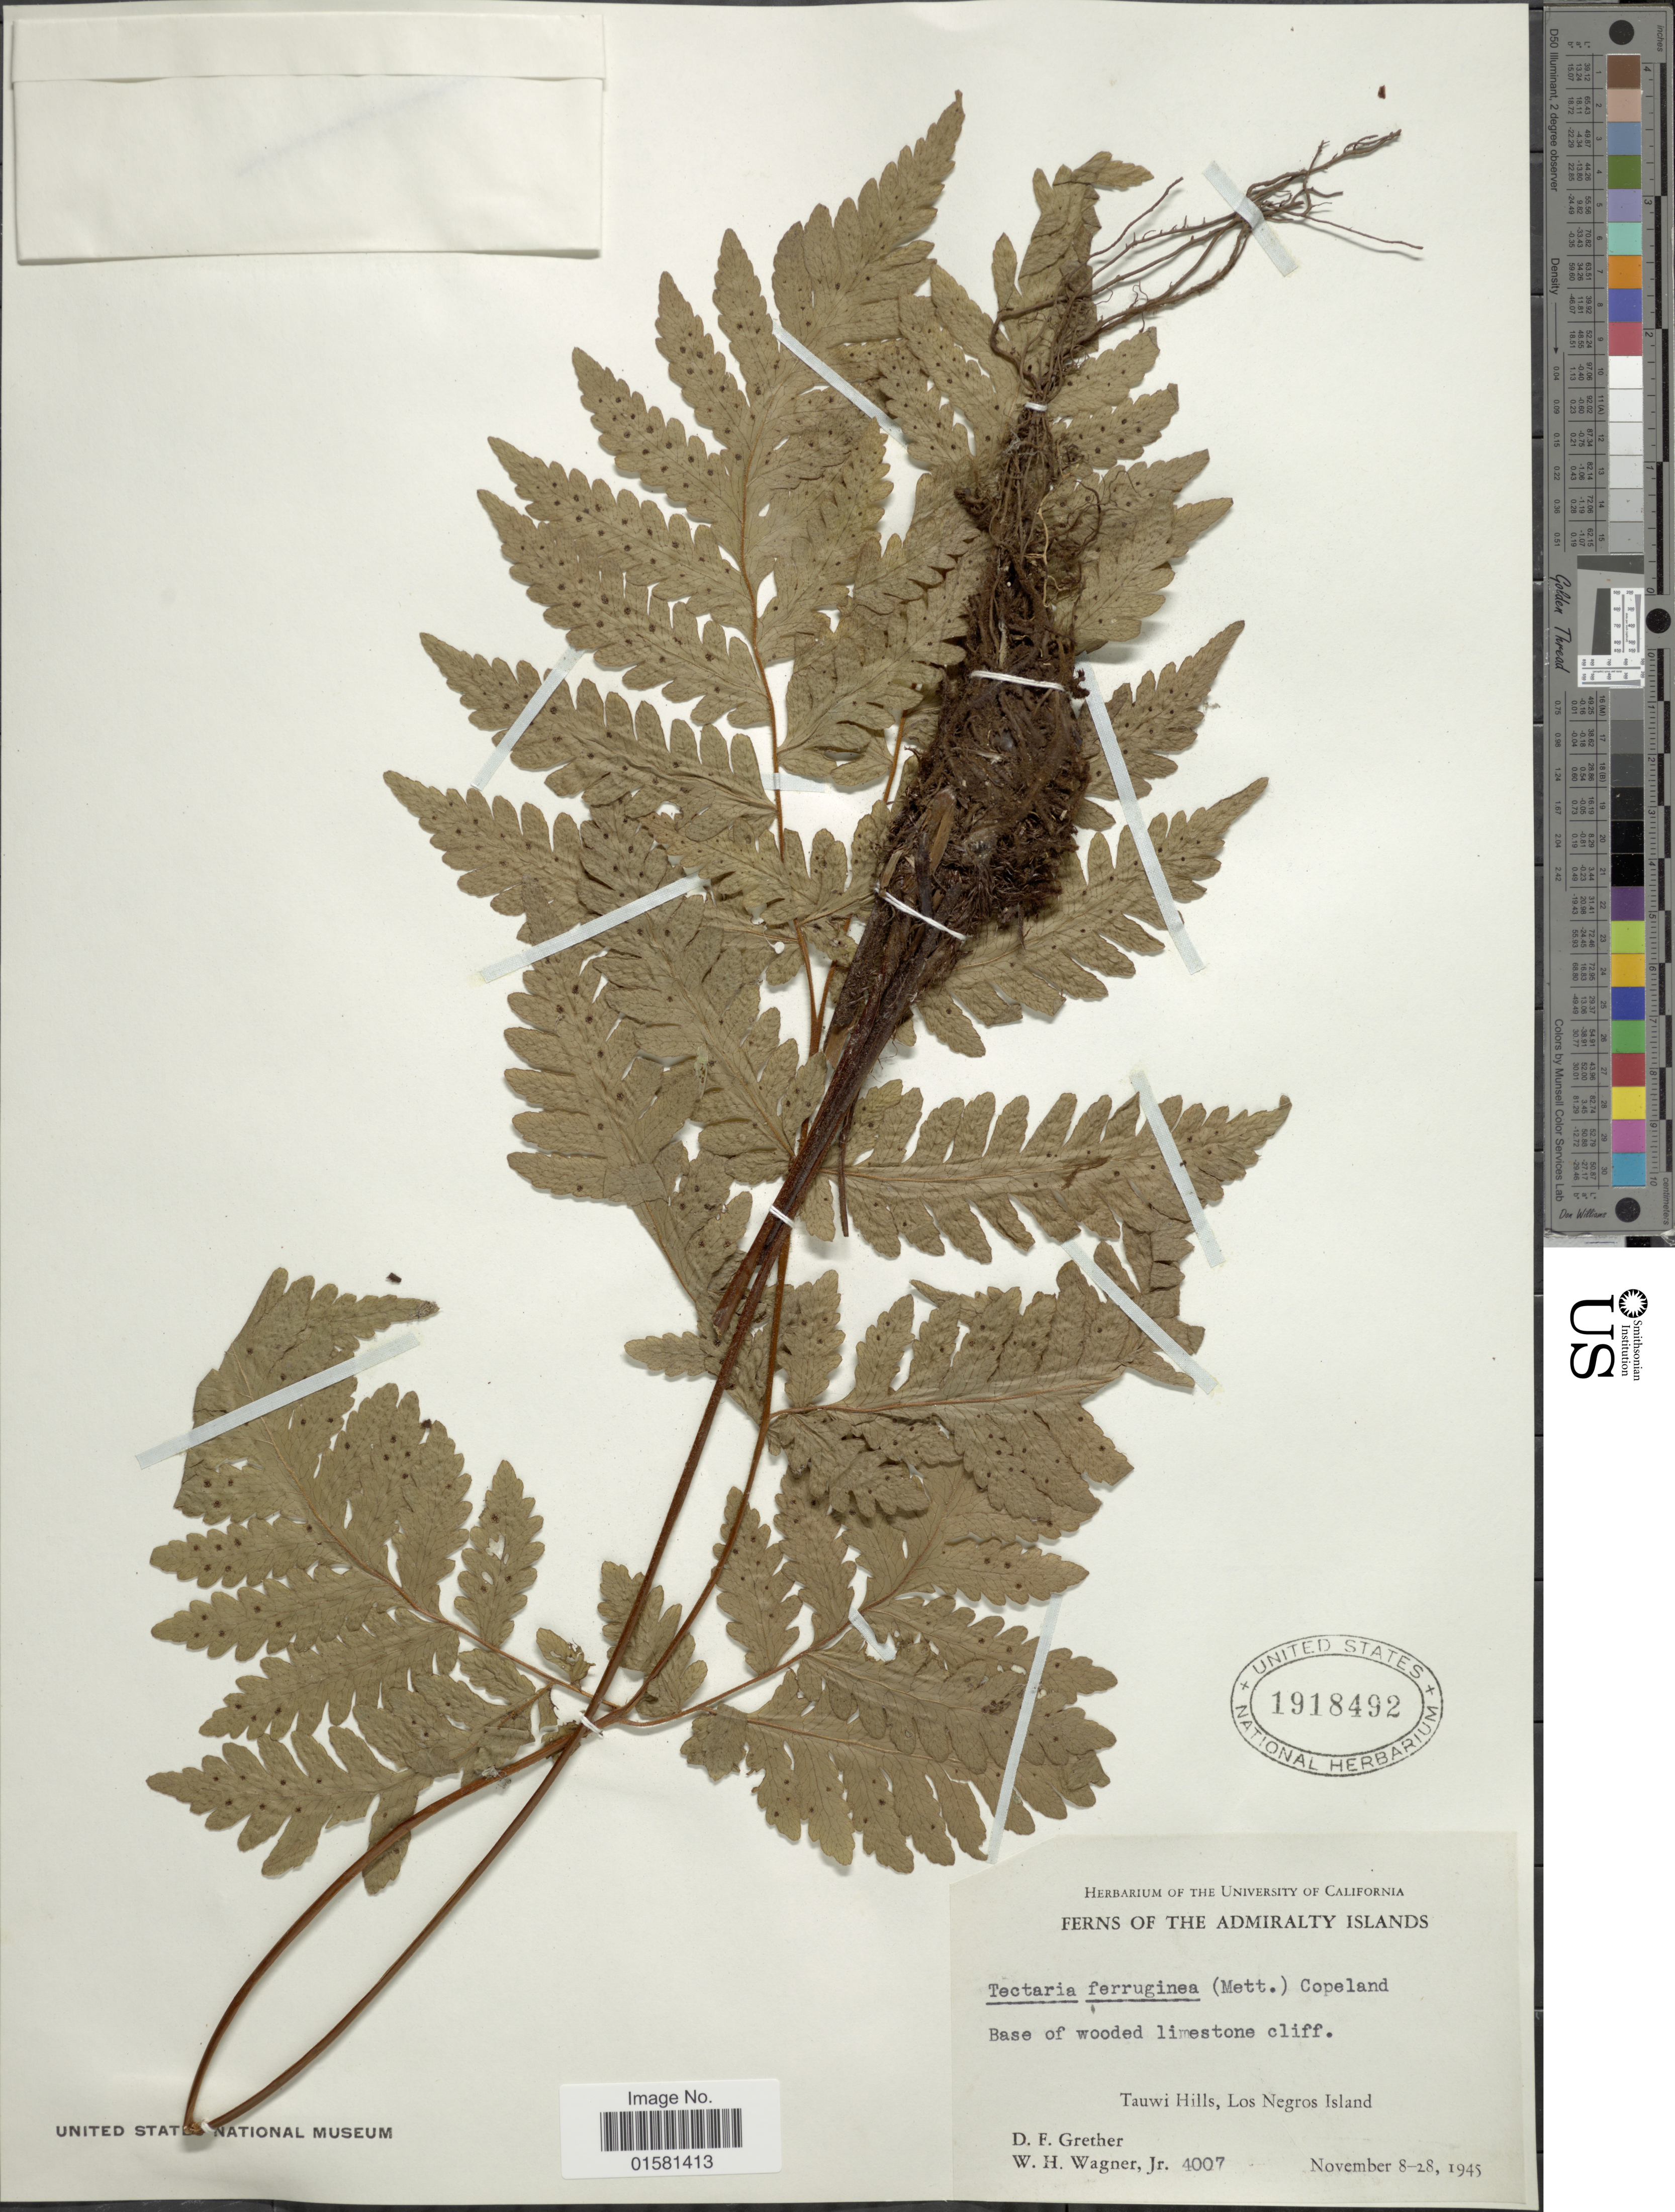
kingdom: Plantae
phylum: Tracheophyta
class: Polypodiopsida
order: Polypodiales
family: Tectariaceae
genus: Tectaria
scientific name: Tectaria ferruginea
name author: (Mett.) Copel.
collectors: D. F. Grether & W. H. Wagner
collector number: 4007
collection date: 1945-11-08/1945-11-28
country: Papua New Guinea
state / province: Manus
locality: Admirality Islands, Tauwi Hills, Los Negros Island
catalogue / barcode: US 1918492